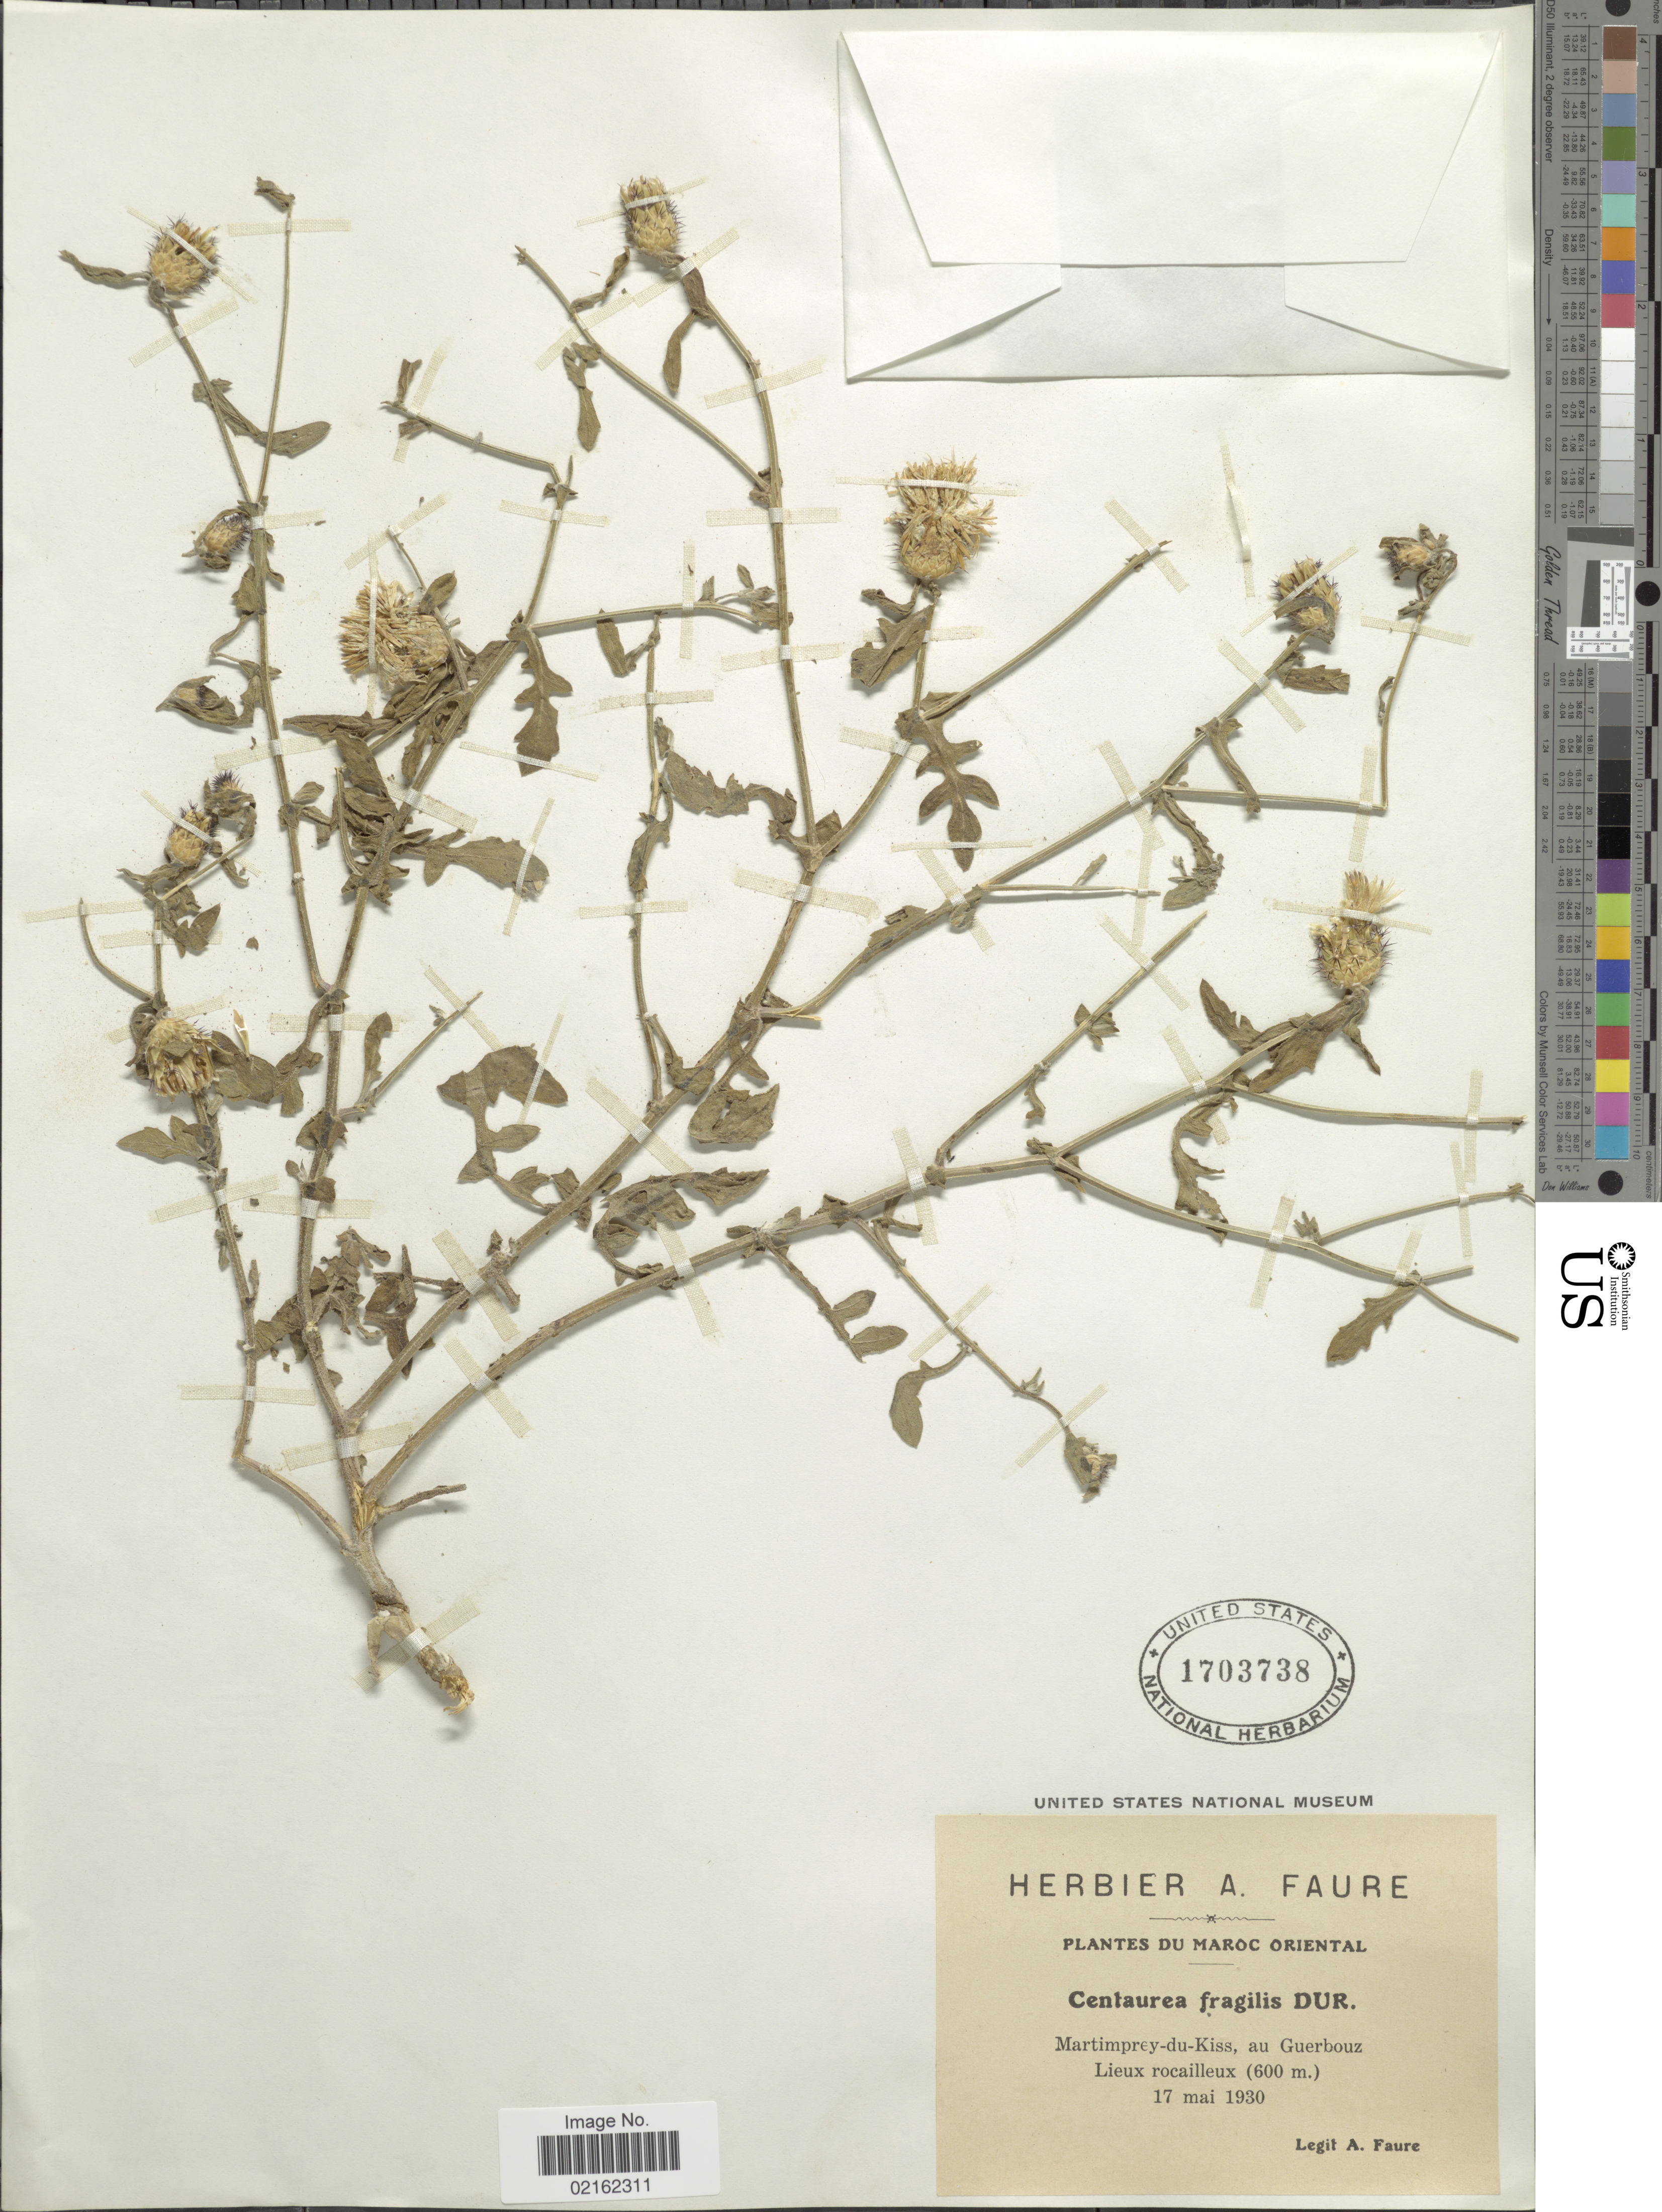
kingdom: Plantae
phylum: Tracheophyta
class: Magnoliopsida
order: Asterales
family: Asteraceae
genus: Centaurea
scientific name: Centaurea fragilis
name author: Durieu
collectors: A. Faure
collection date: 1930-05-17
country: Morocco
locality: Maroc oriental, Martimprey-du-Kiss, au Guerbouz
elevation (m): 600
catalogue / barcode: US 1703738